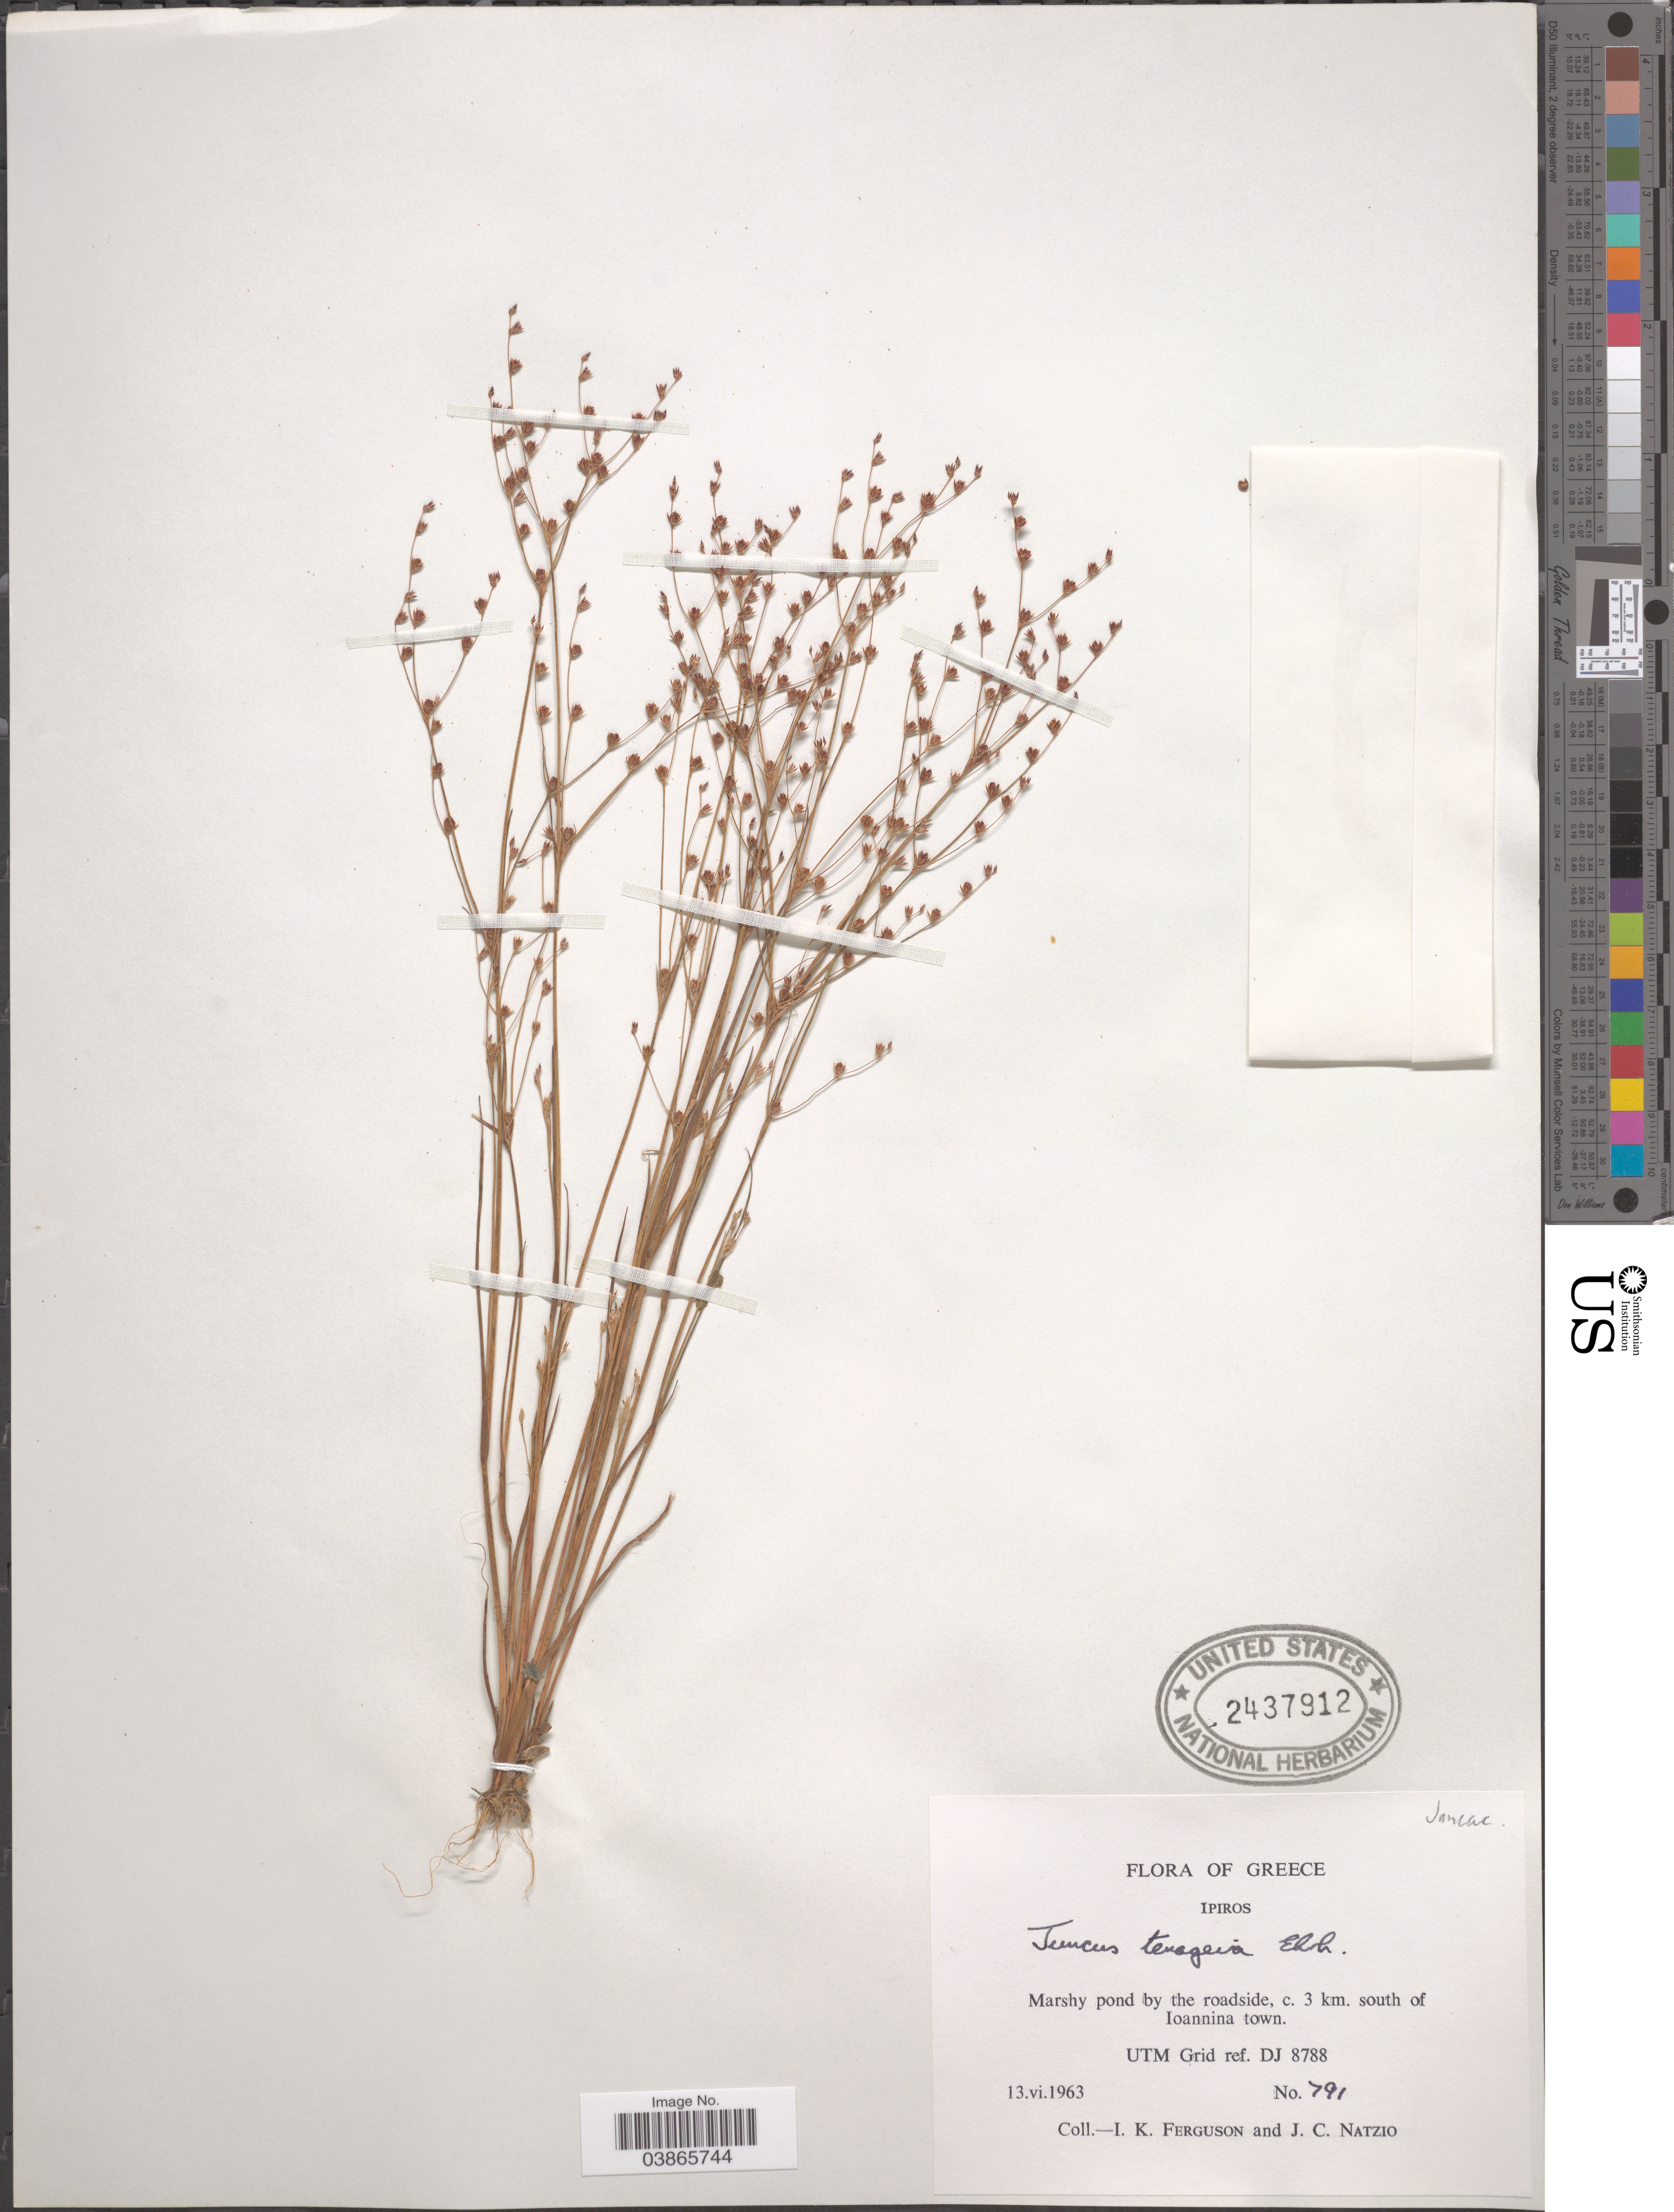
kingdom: Plantae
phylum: Tracheophyta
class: Liliopsida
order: Poales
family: Juncaceae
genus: Juncus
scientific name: Juncus tenageia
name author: Ehrh. ex L. f.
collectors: I. K. Ferguson & J. Natzio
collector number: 791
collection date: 1963-06-13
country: Greece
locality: Ipiros. c. 3 km. south of Ioannina town. UTM Grid ref. DJ 8788.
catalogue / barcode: US 2437912